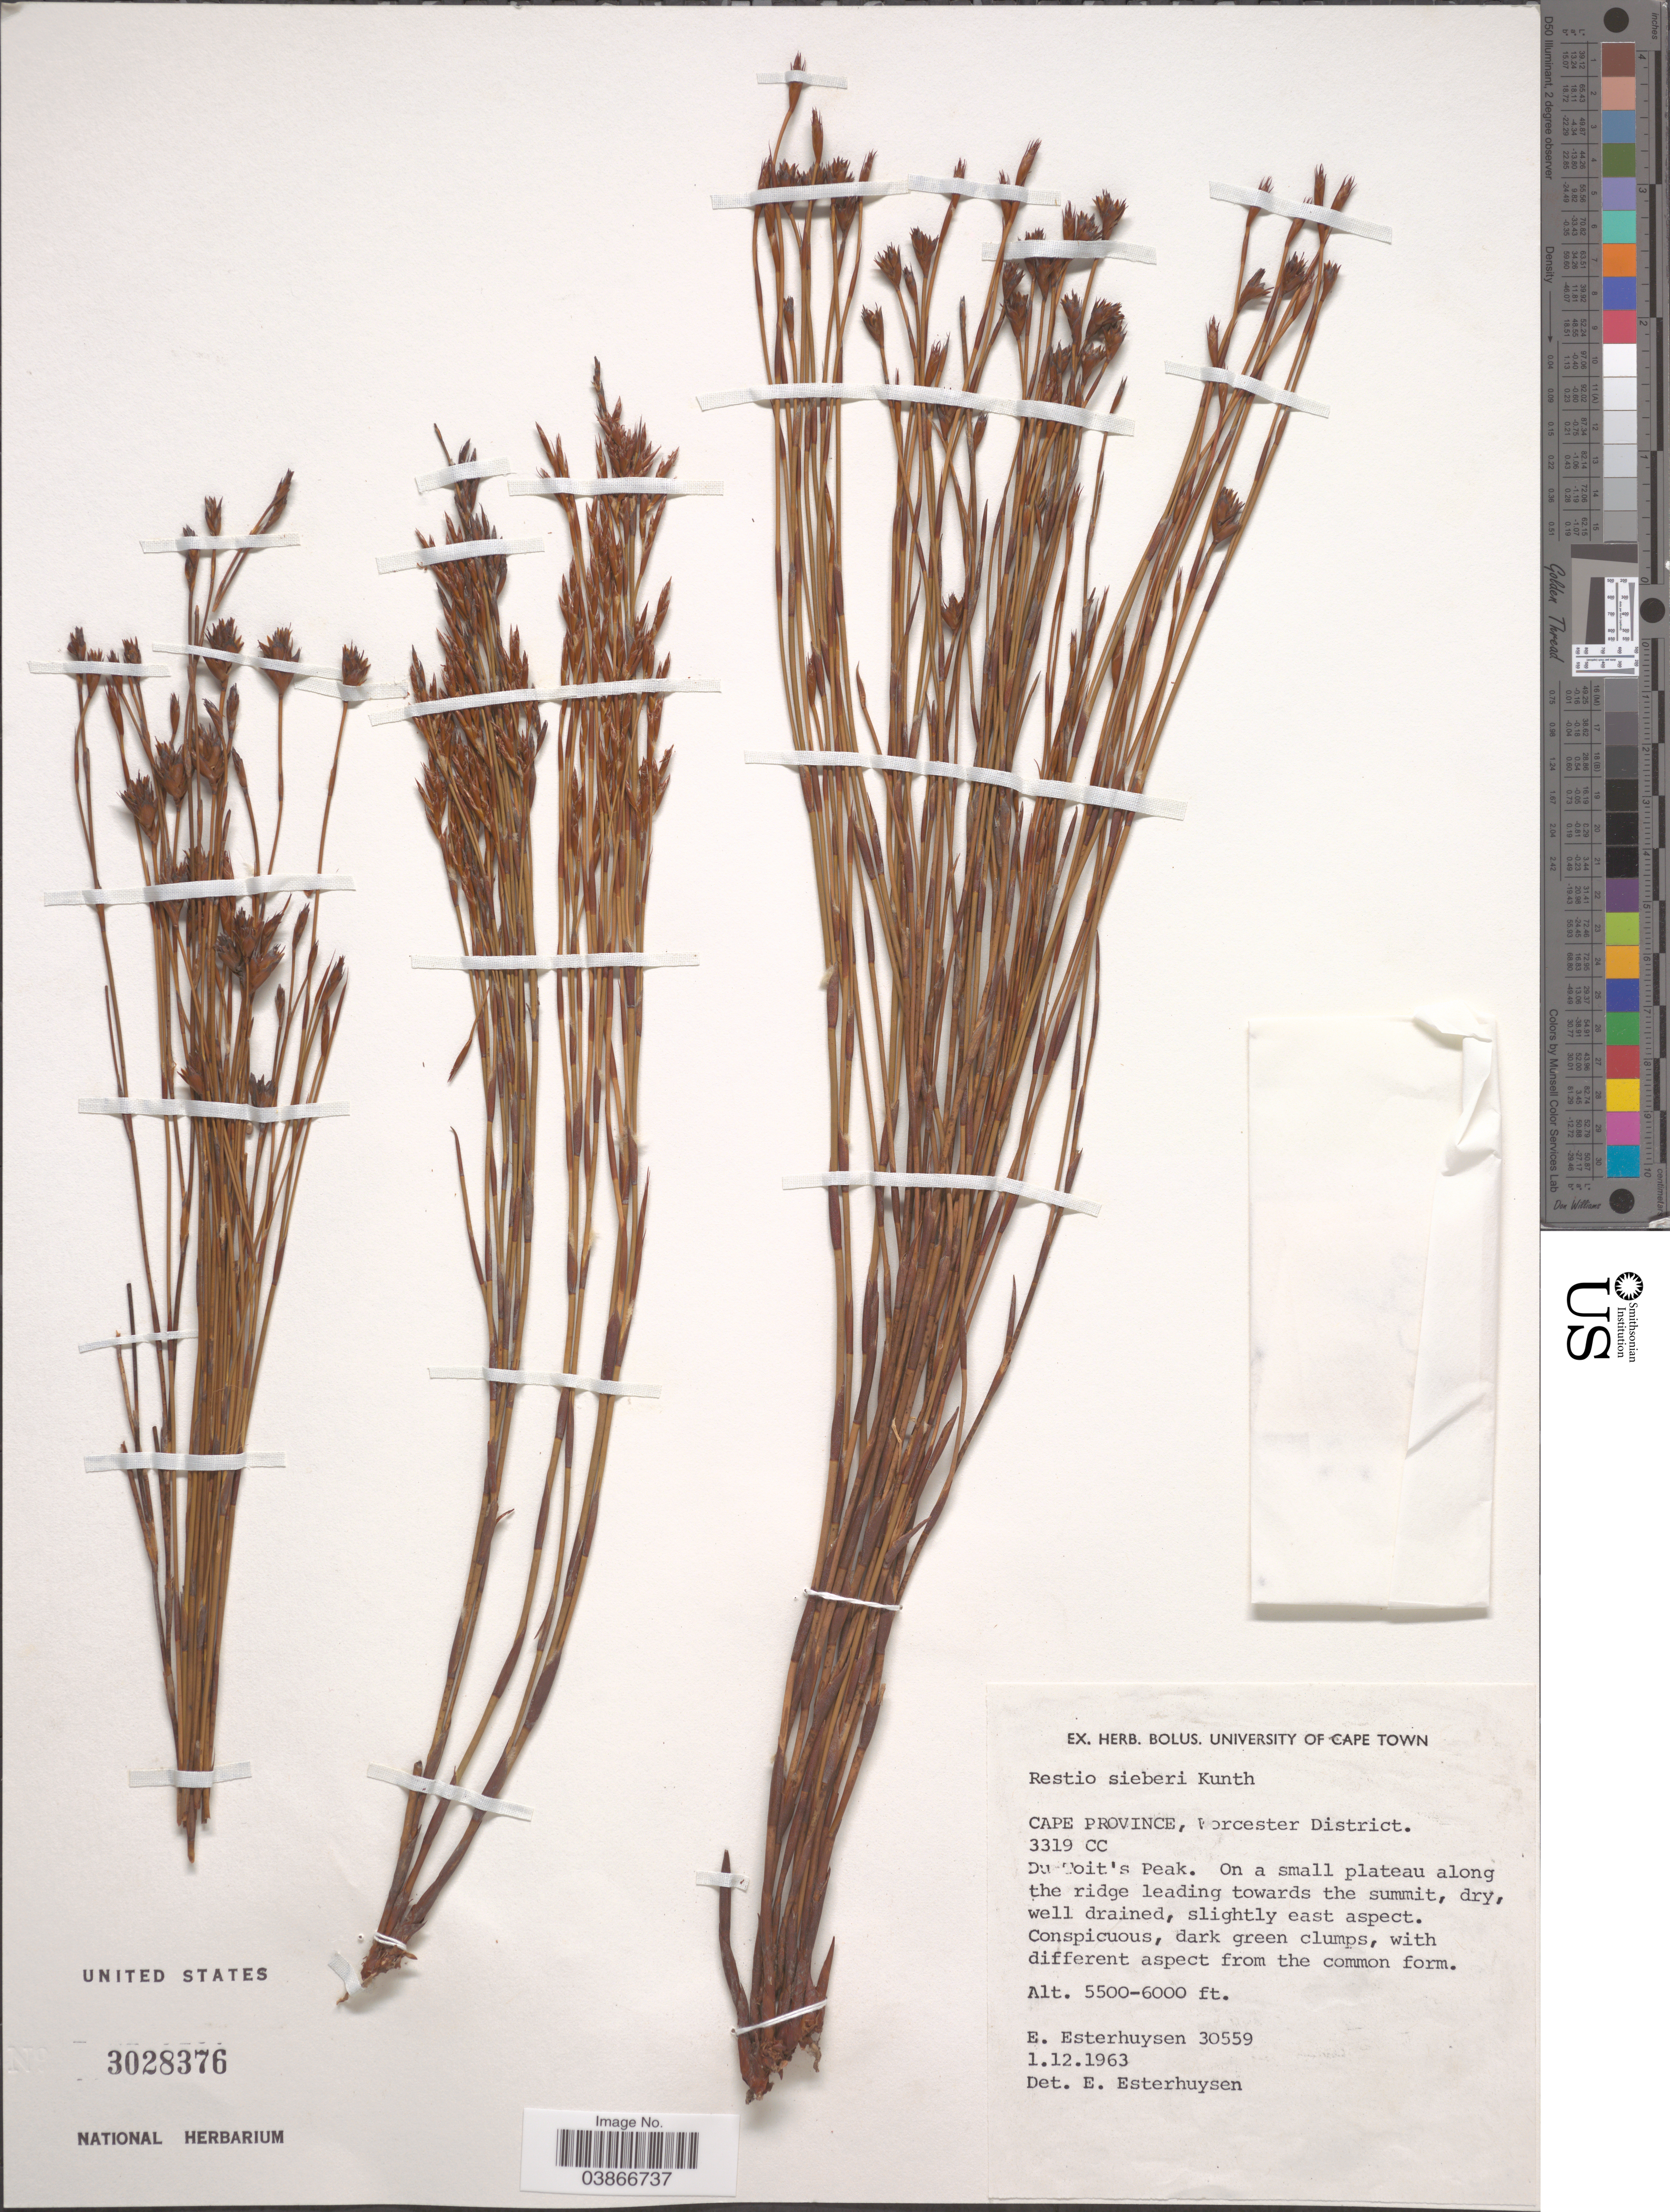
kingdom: Plantae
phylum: Tracheophyta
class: Liliopsida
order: Poales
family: Restionaceae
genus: Restio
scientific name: Restio sieberi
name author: Kunth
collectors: E. E. Esterhuysen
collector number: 30559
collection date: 1963-12-01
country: South Africa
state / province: Western Cape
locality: Worcester District. Du Toit's Peak.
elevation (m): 1676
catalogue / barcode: US 3028376